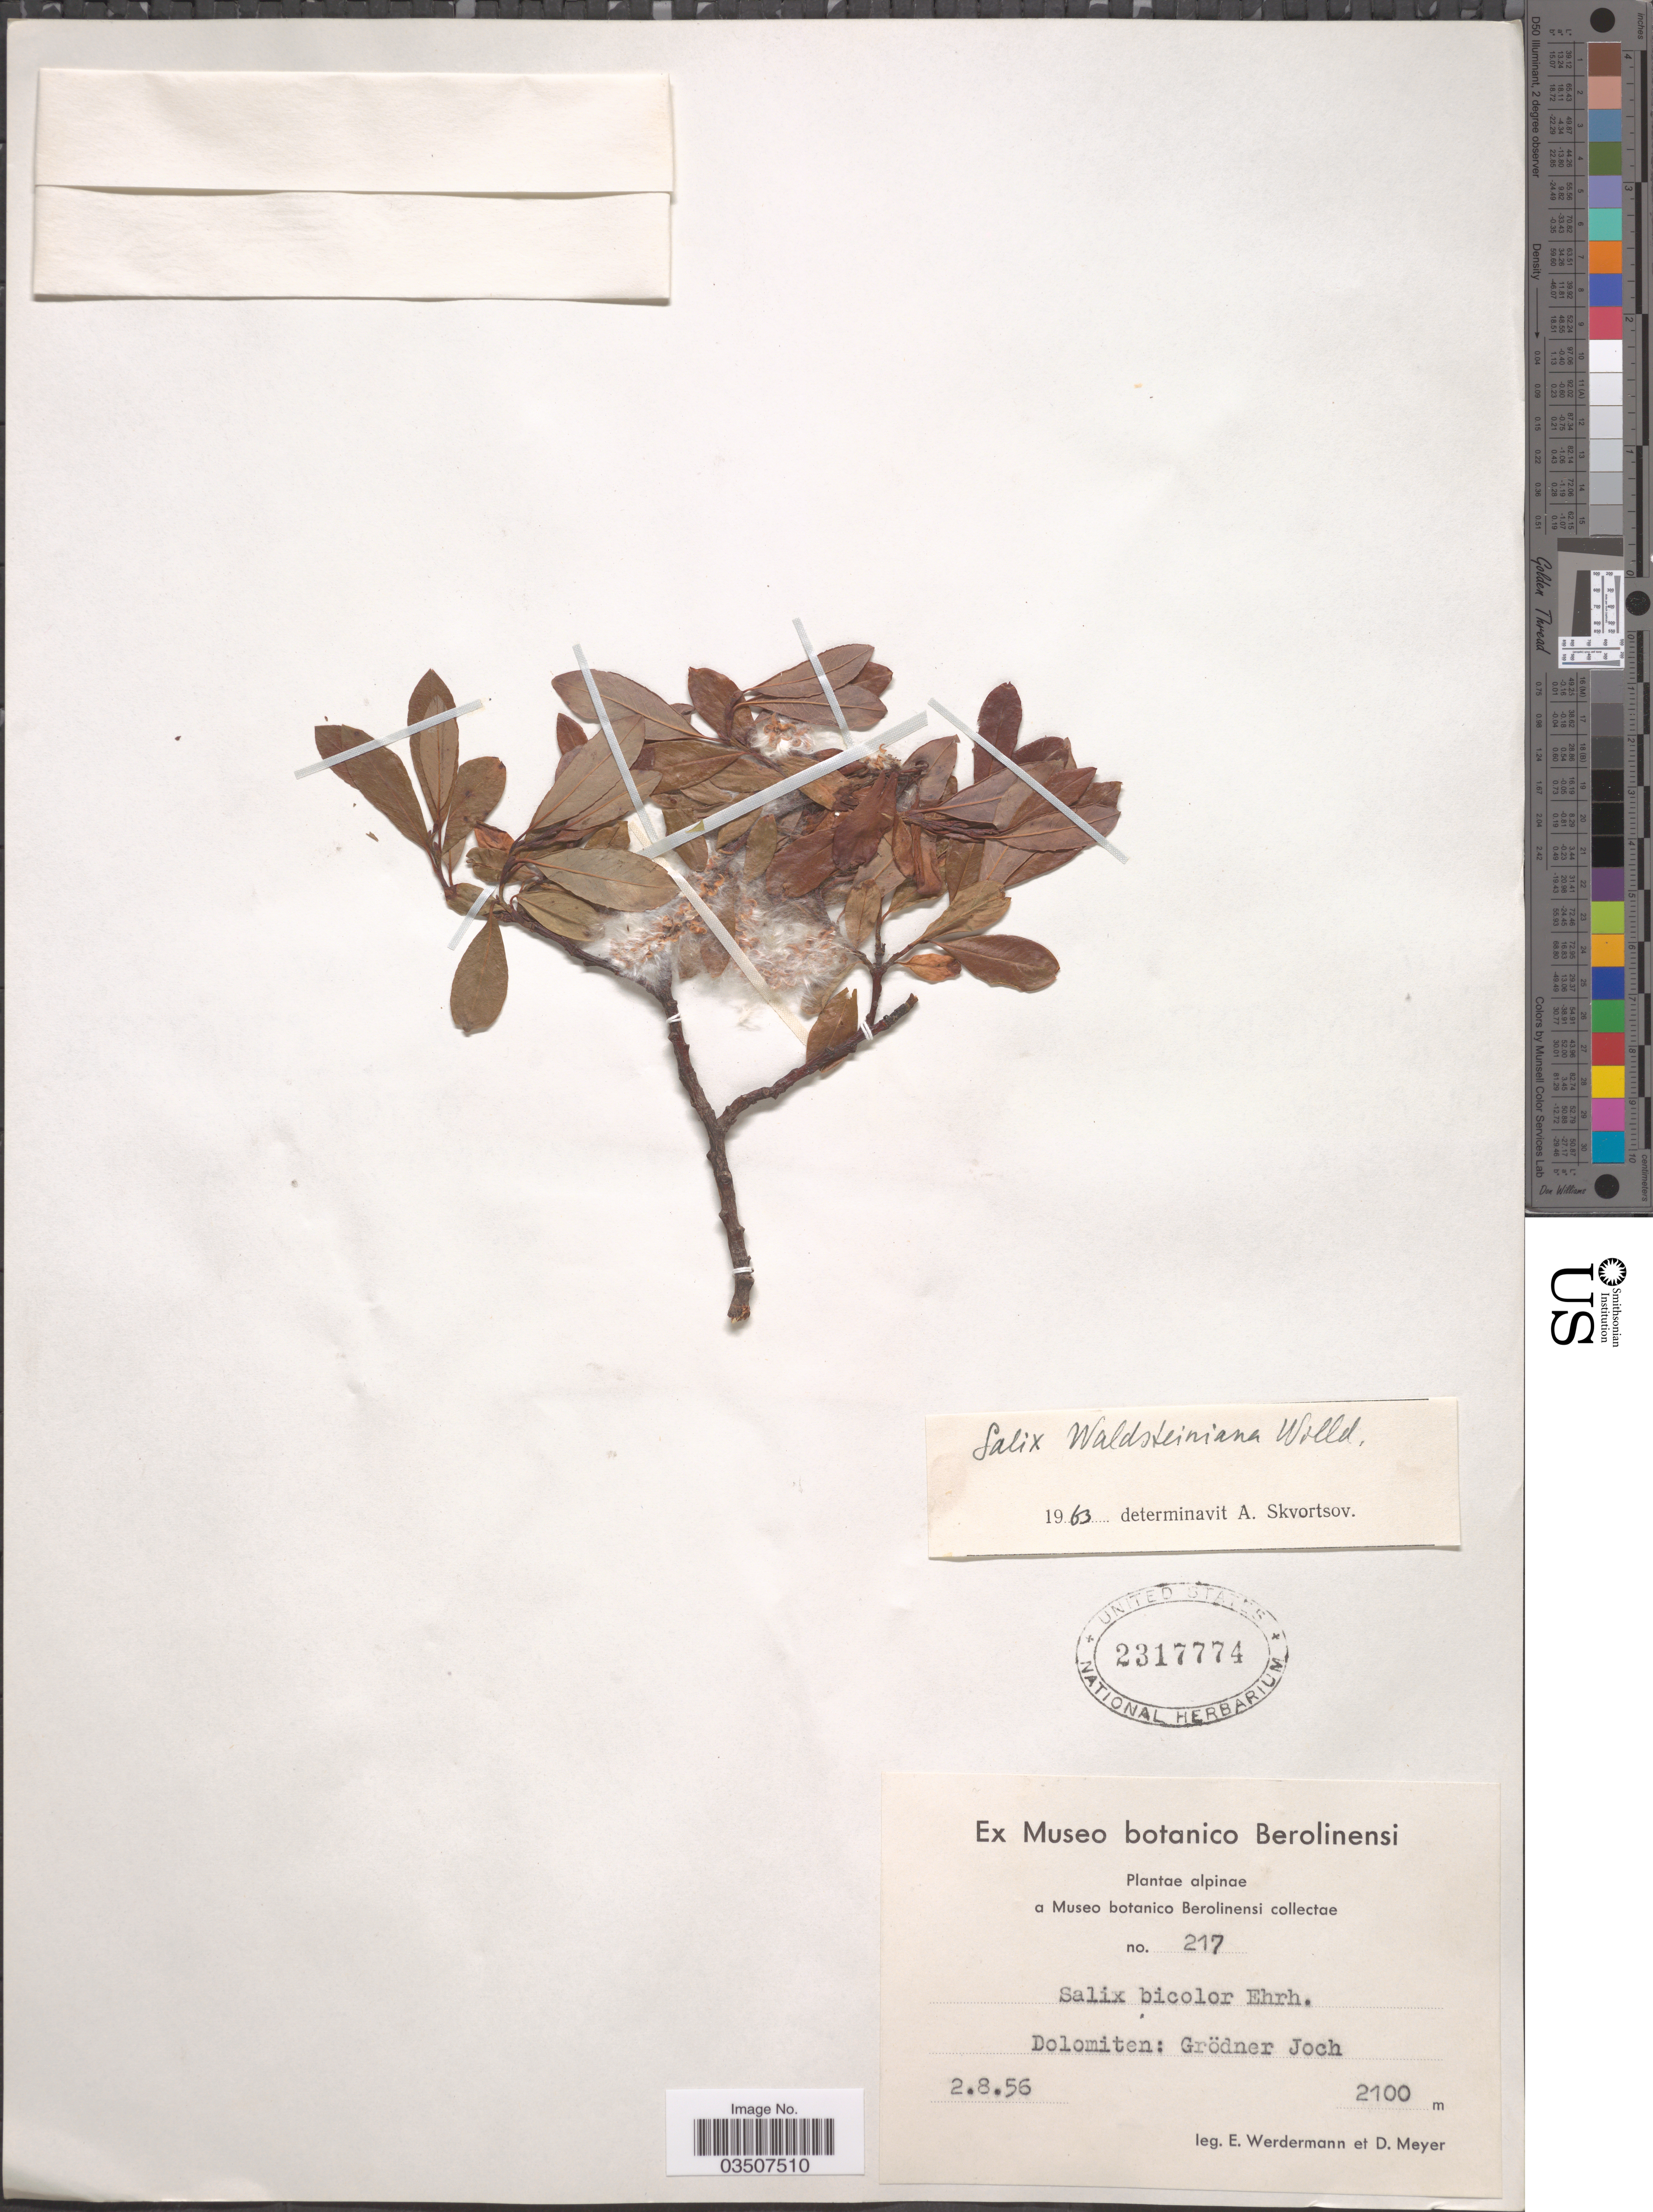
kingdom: Plantae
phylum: Tracheophyta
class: Magnoliopsida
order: Malpighiales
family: Salicaceae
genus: Salix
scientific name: Salix waldsteiniana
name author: Willd.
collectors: E. Werdermann & D. Meyer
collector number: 217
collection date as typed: Transcribed d/m/y: 2/8/56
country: Italy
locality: Dolomiten: Grödner Joch.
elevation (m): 2100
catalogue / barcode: US 2317774